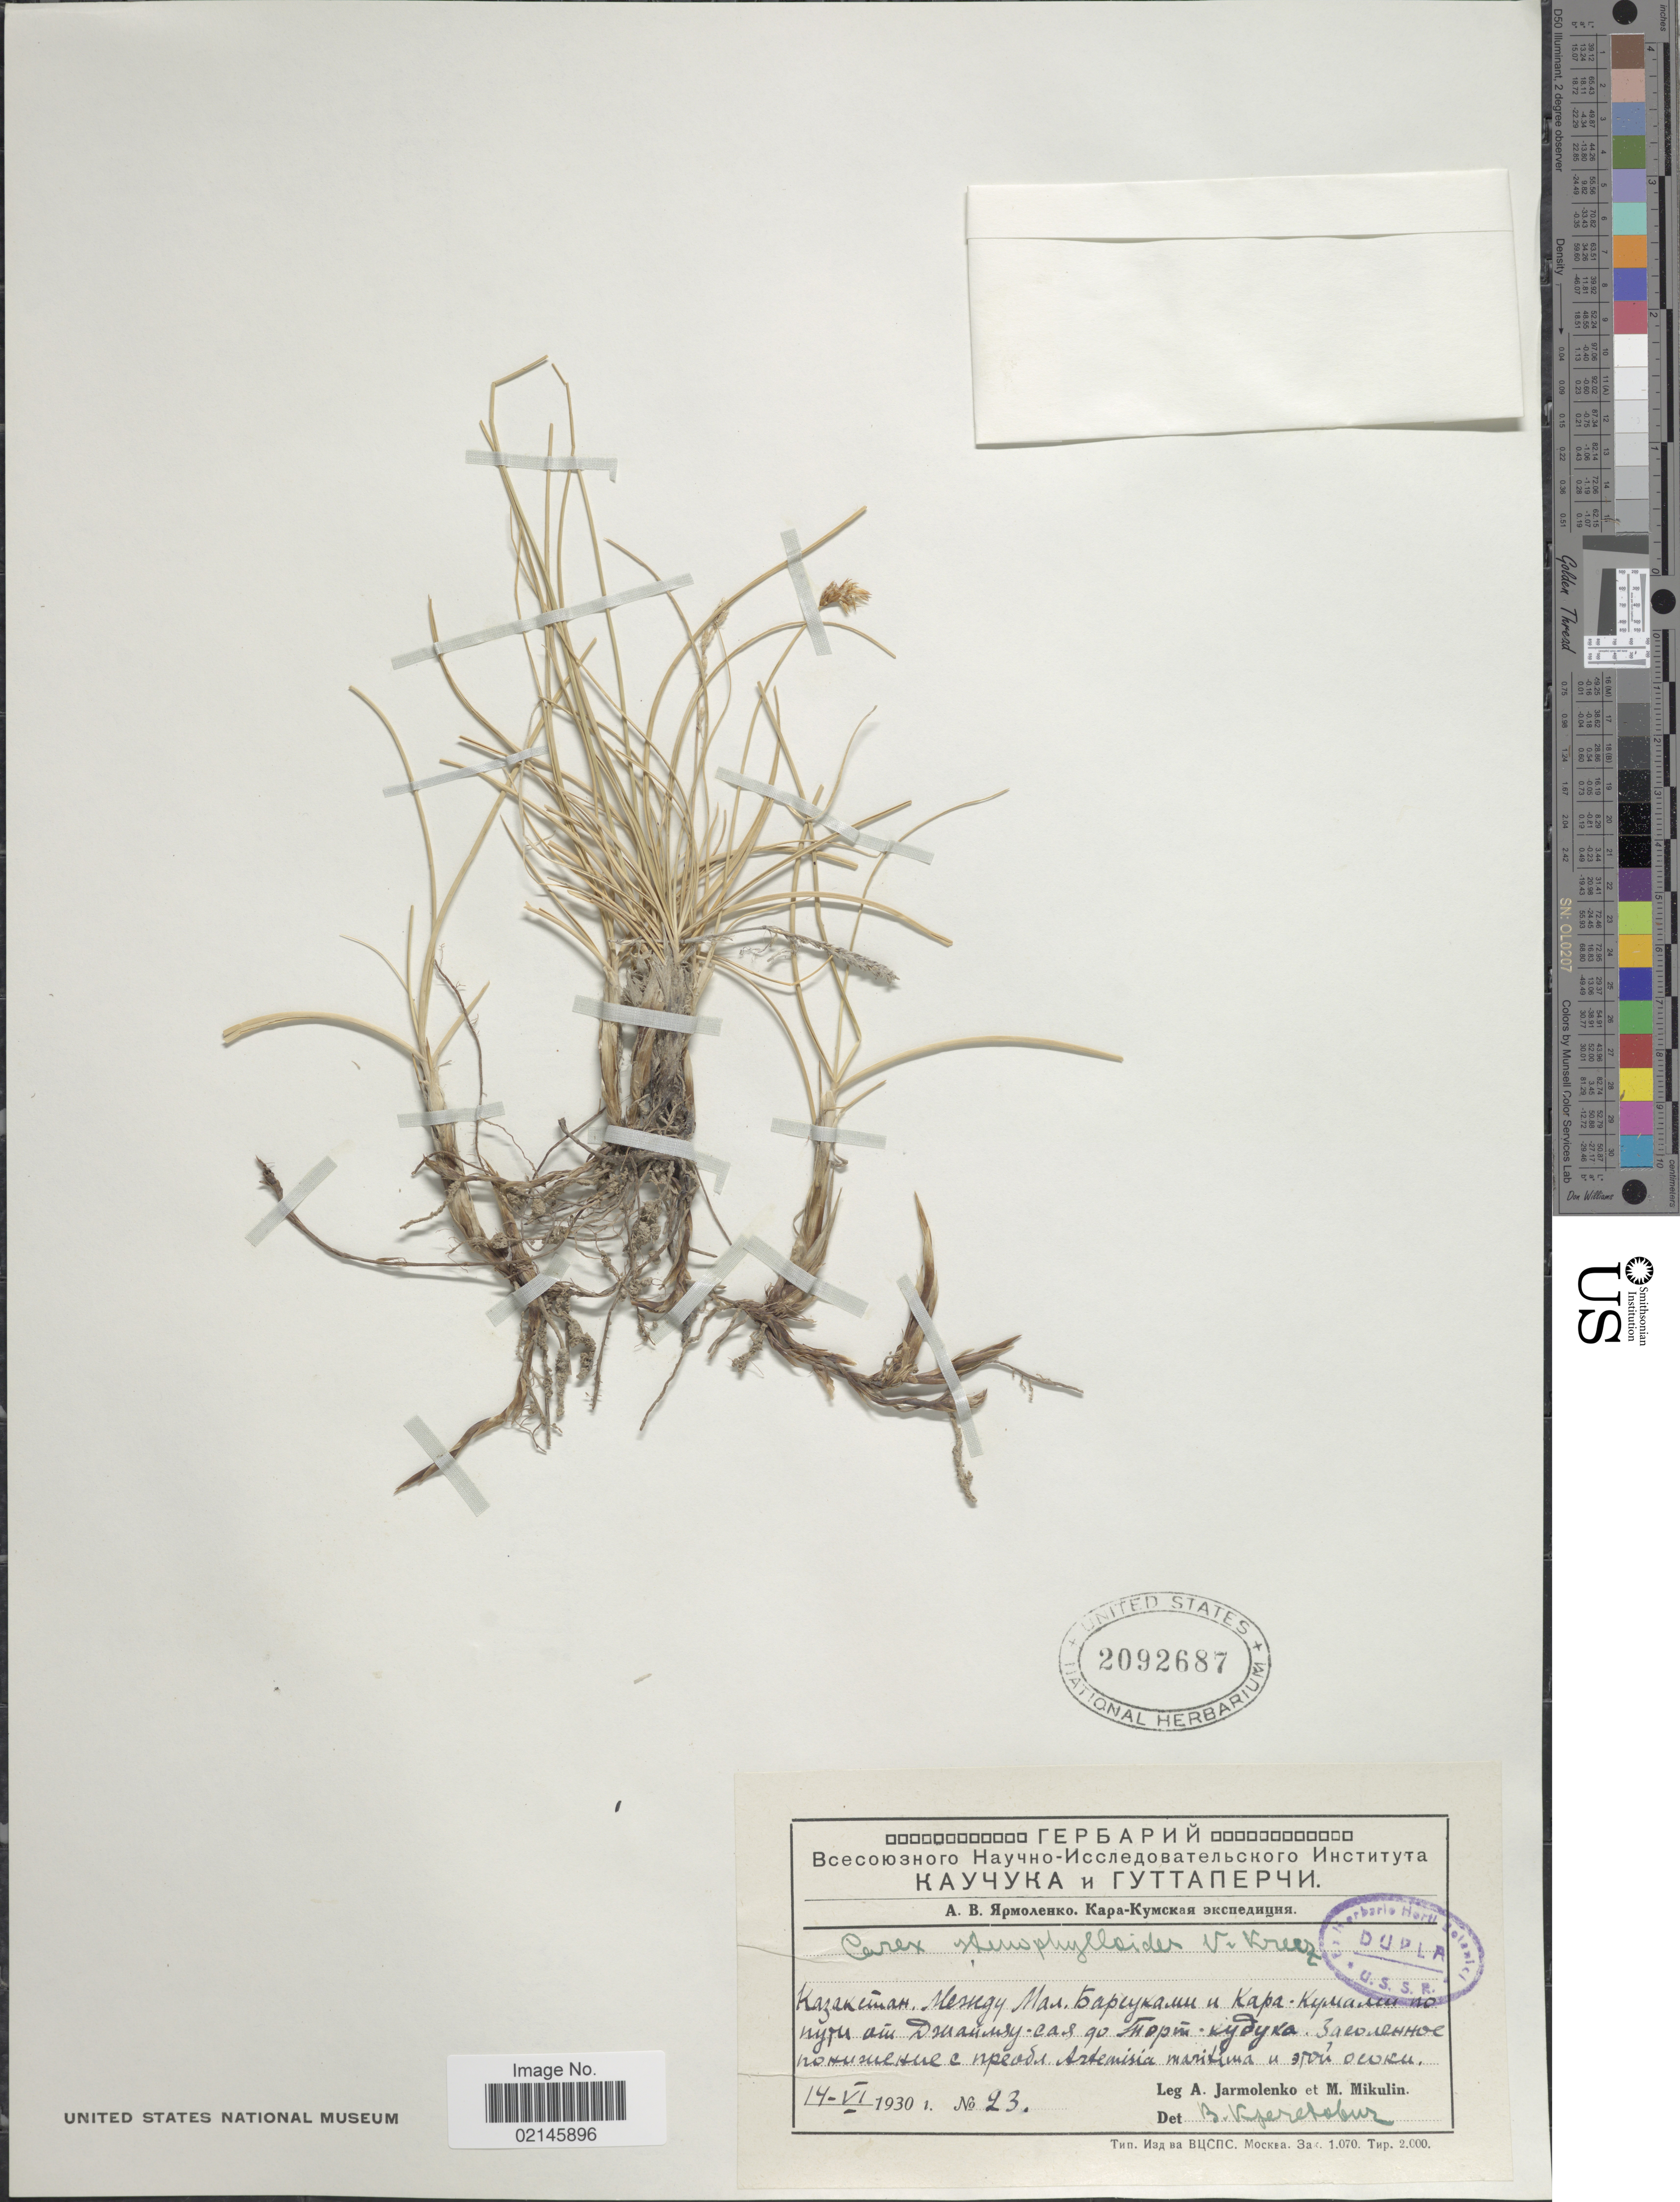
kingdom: Plantae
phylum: Tracheophyta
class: Liliopsida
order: Poales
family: Cyperaceae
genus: Carex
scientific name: Carex stenophylla subsp. stenophylloides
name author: (V.I. Krecz.) T.V. Egorova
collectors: A. Jarmolenko & M. Mikulin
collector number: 23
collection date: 1930-06-14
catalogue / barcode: US 2092687